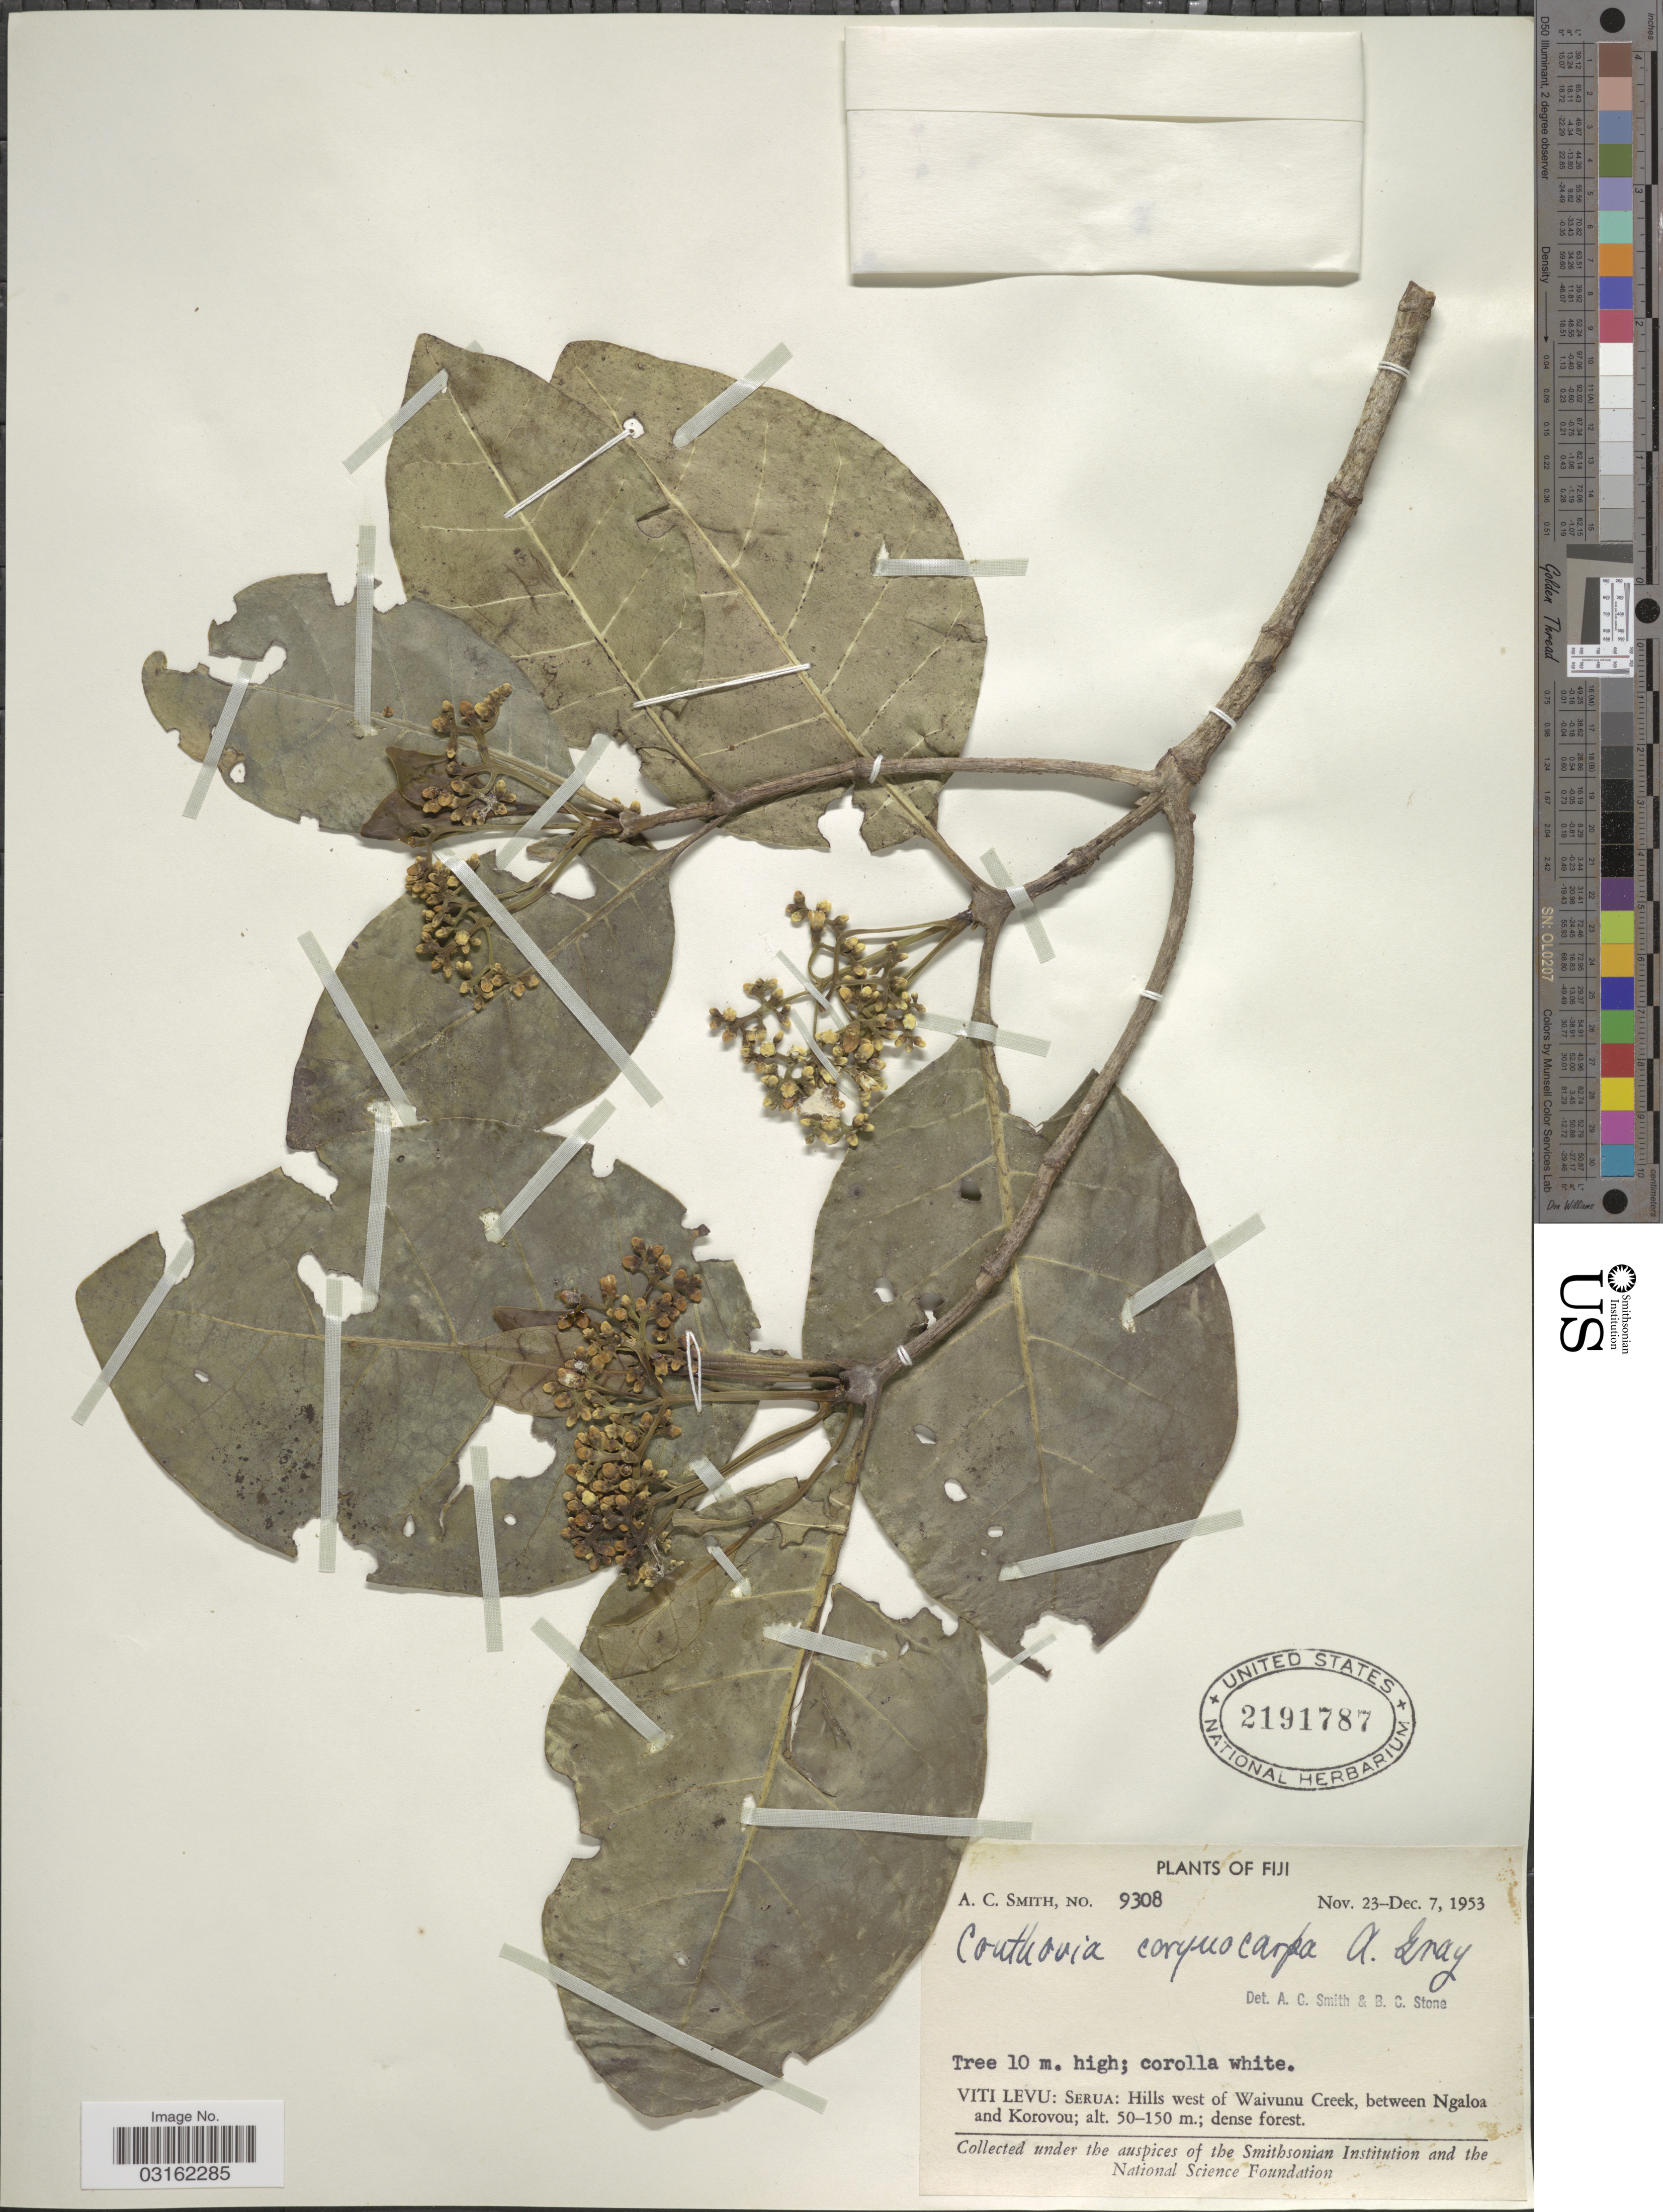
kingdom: Plantae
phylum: Tracheophyta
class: Magnoliopsida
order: Gentianales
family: Loganiaceae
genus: Neuburgia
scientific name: Neuburgia corynocarpa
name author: (A. Gray) Leenh.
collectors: A. C. Smith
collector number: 9308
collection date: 1953-11-23/1953-12-07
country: Fiji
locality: Viti Levu: Serua: Hills west of Waivunu Creek, between Ngaloa and Korovou.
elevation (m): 50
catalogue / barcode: US 2191787